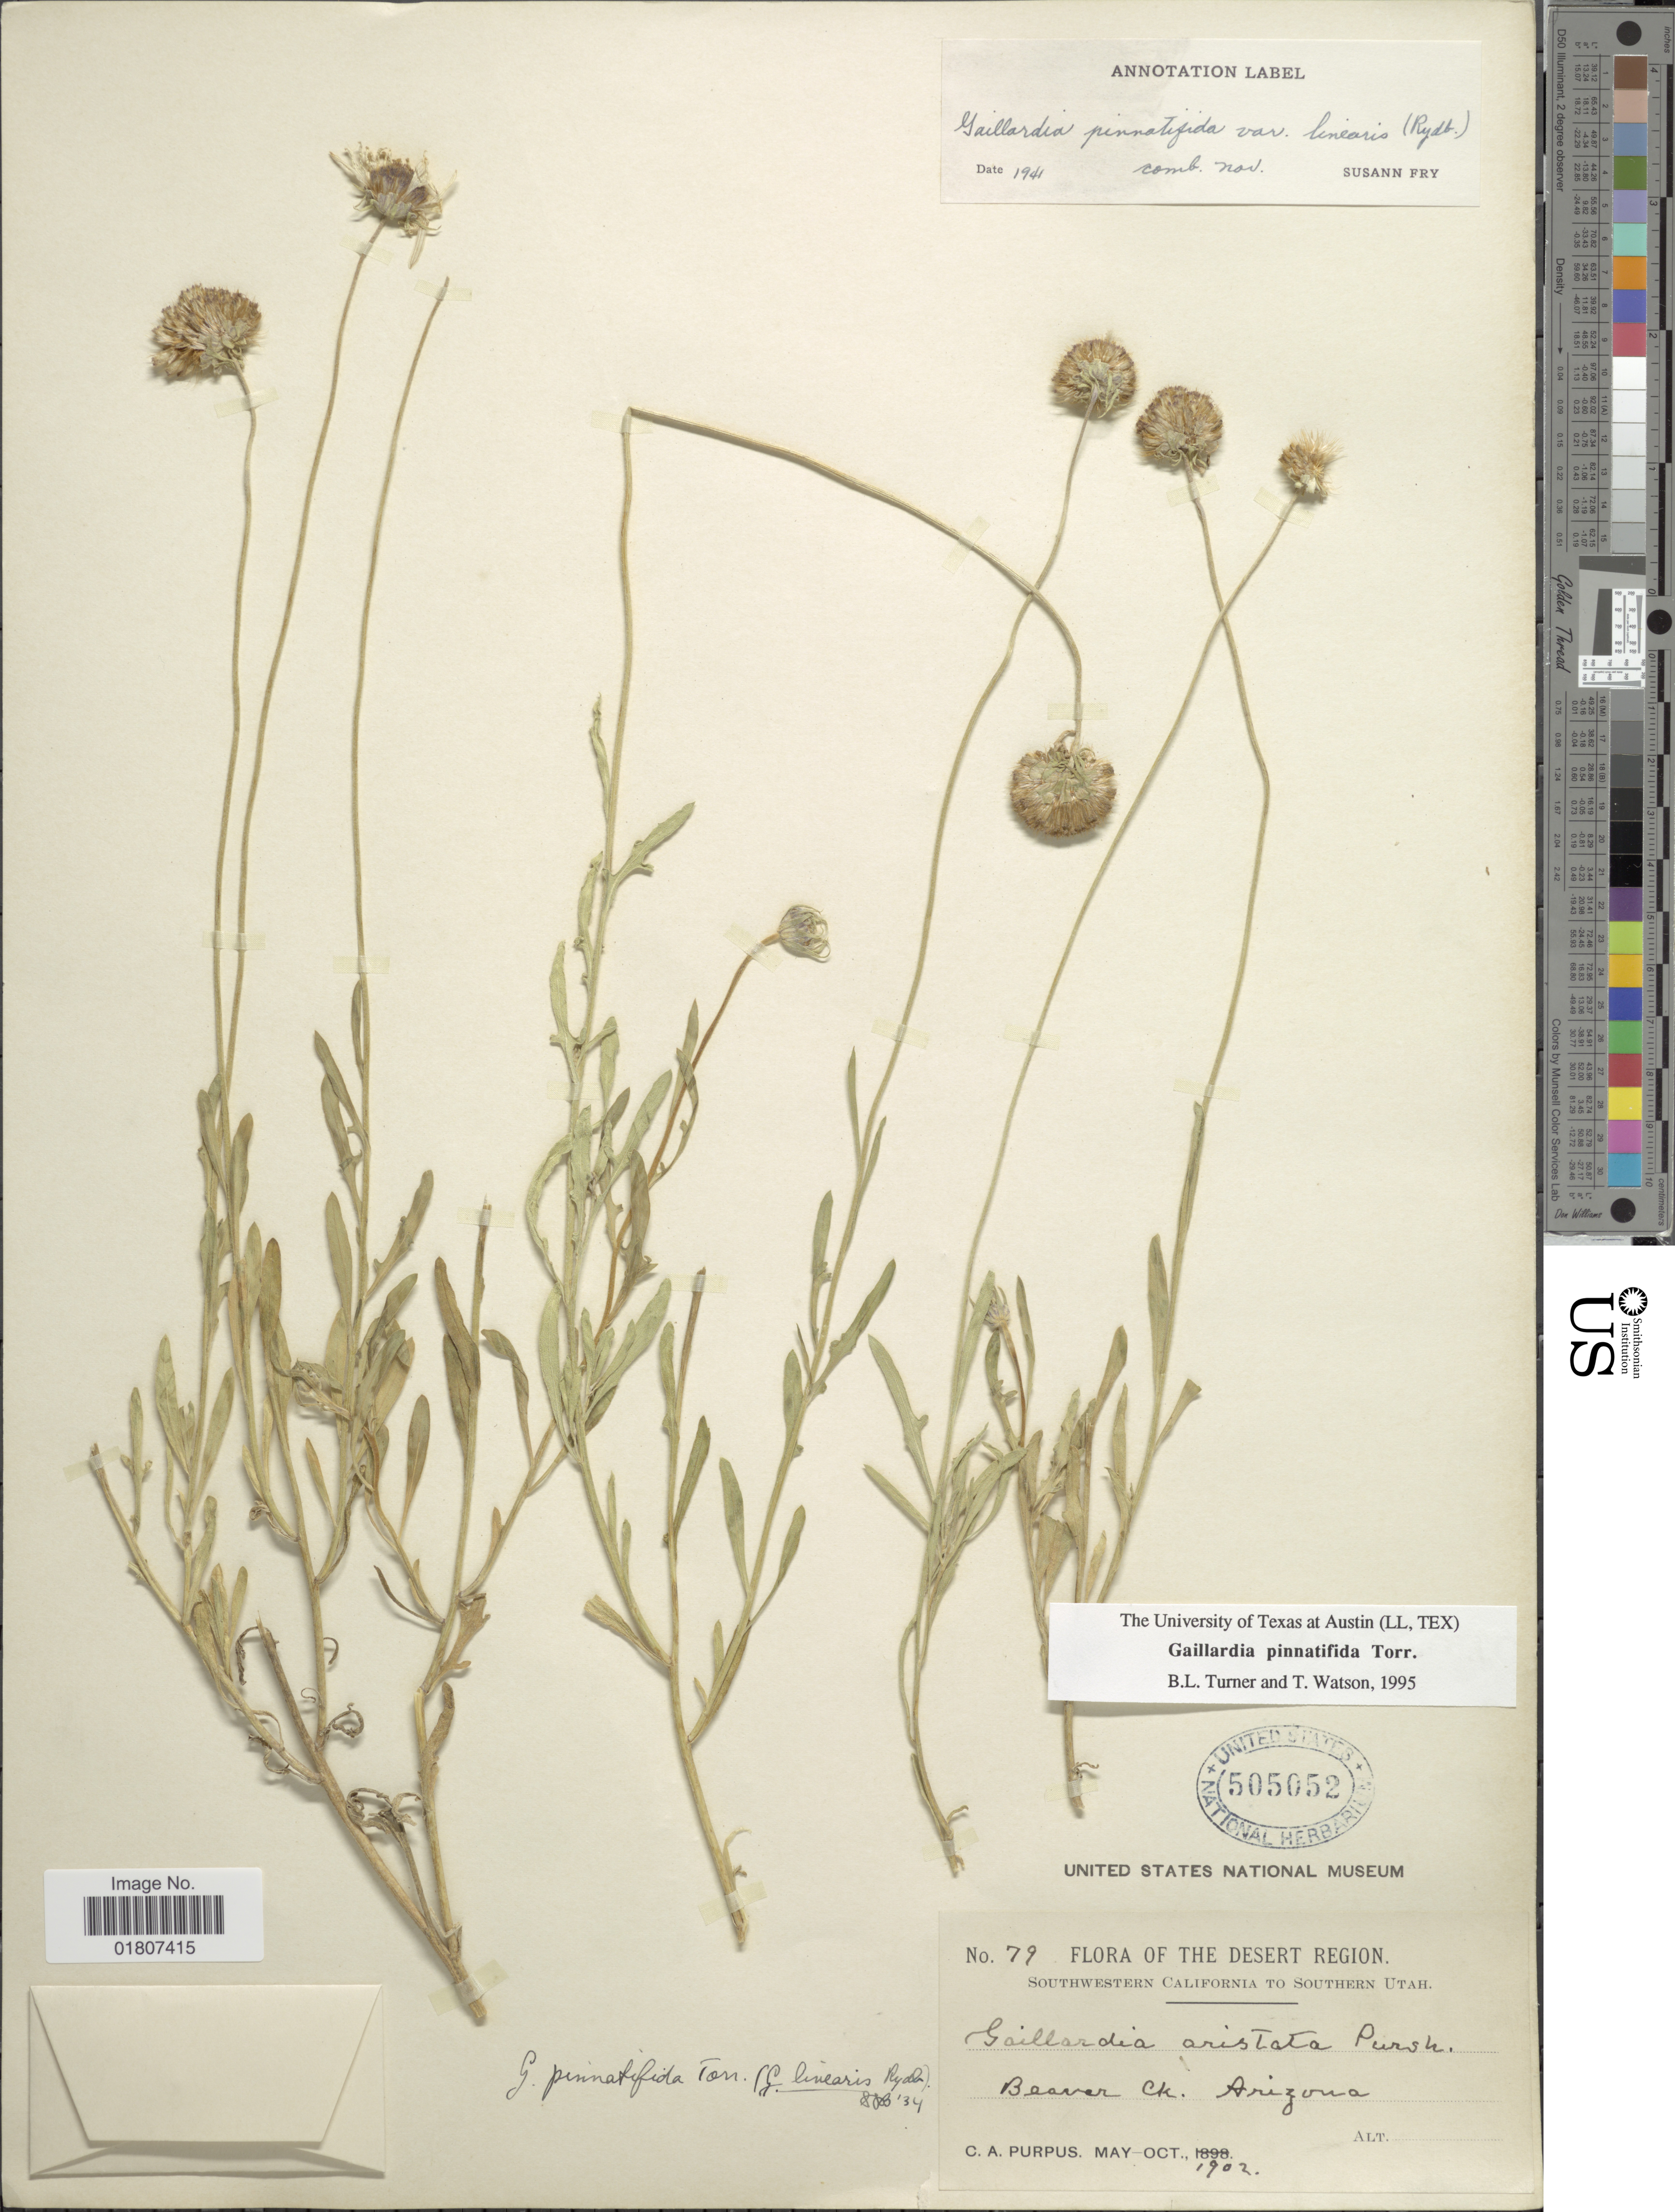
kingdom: Plantae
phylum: Tracheophyta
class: Magnoliopsida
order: Asterales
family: Asteraceae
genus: Gaillardia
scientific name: Gaillardia pinnatifida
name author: Torr.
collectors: C. A. Purpus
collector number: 79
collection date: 1902-05/1902-10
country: United States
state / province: Arizona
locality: Desert Region. Southwestern California to Southern Utah. Beaver Ck.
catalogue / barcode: US 505052